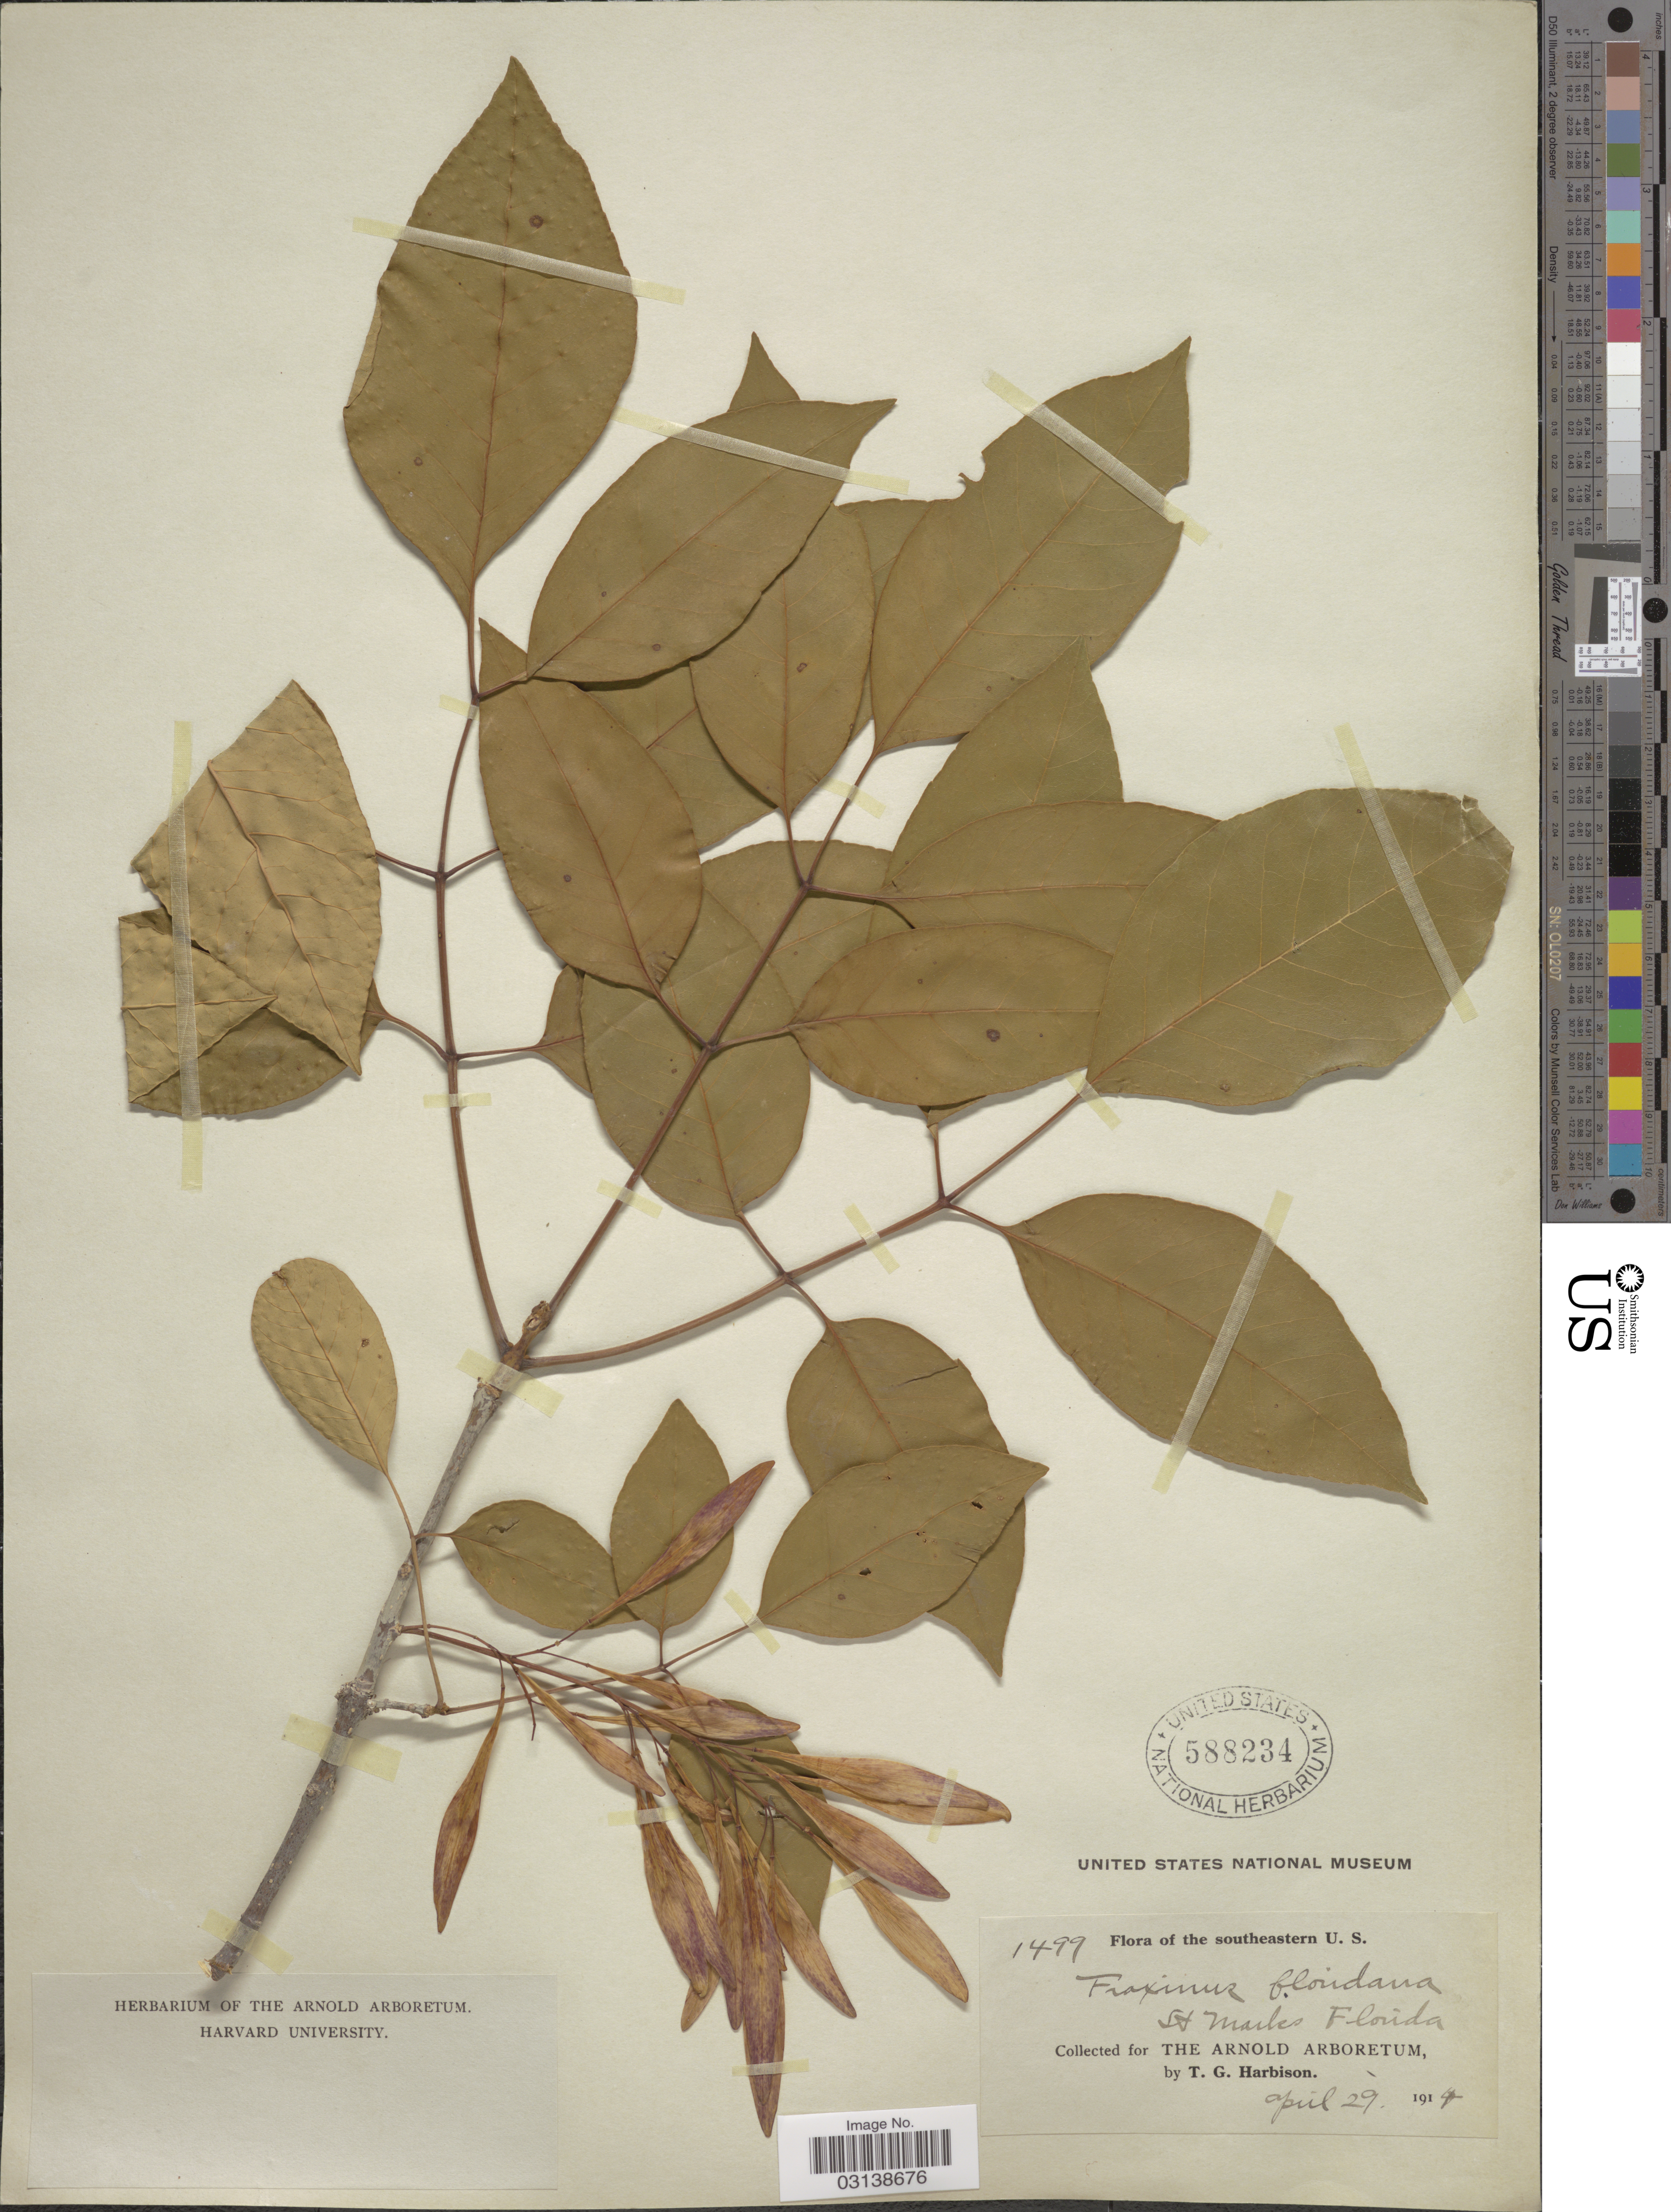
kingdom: Plantae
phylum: Tracheophyta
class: Magnoliopsida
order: Lamiales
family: Oleaceae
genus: Fraxinus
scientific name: Fraxinus caroliniana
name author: Mill.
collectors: T. Harbison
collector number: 1499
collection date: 1914-04-29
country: United States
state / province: Florida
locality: St Marks.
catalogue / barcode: US 588234